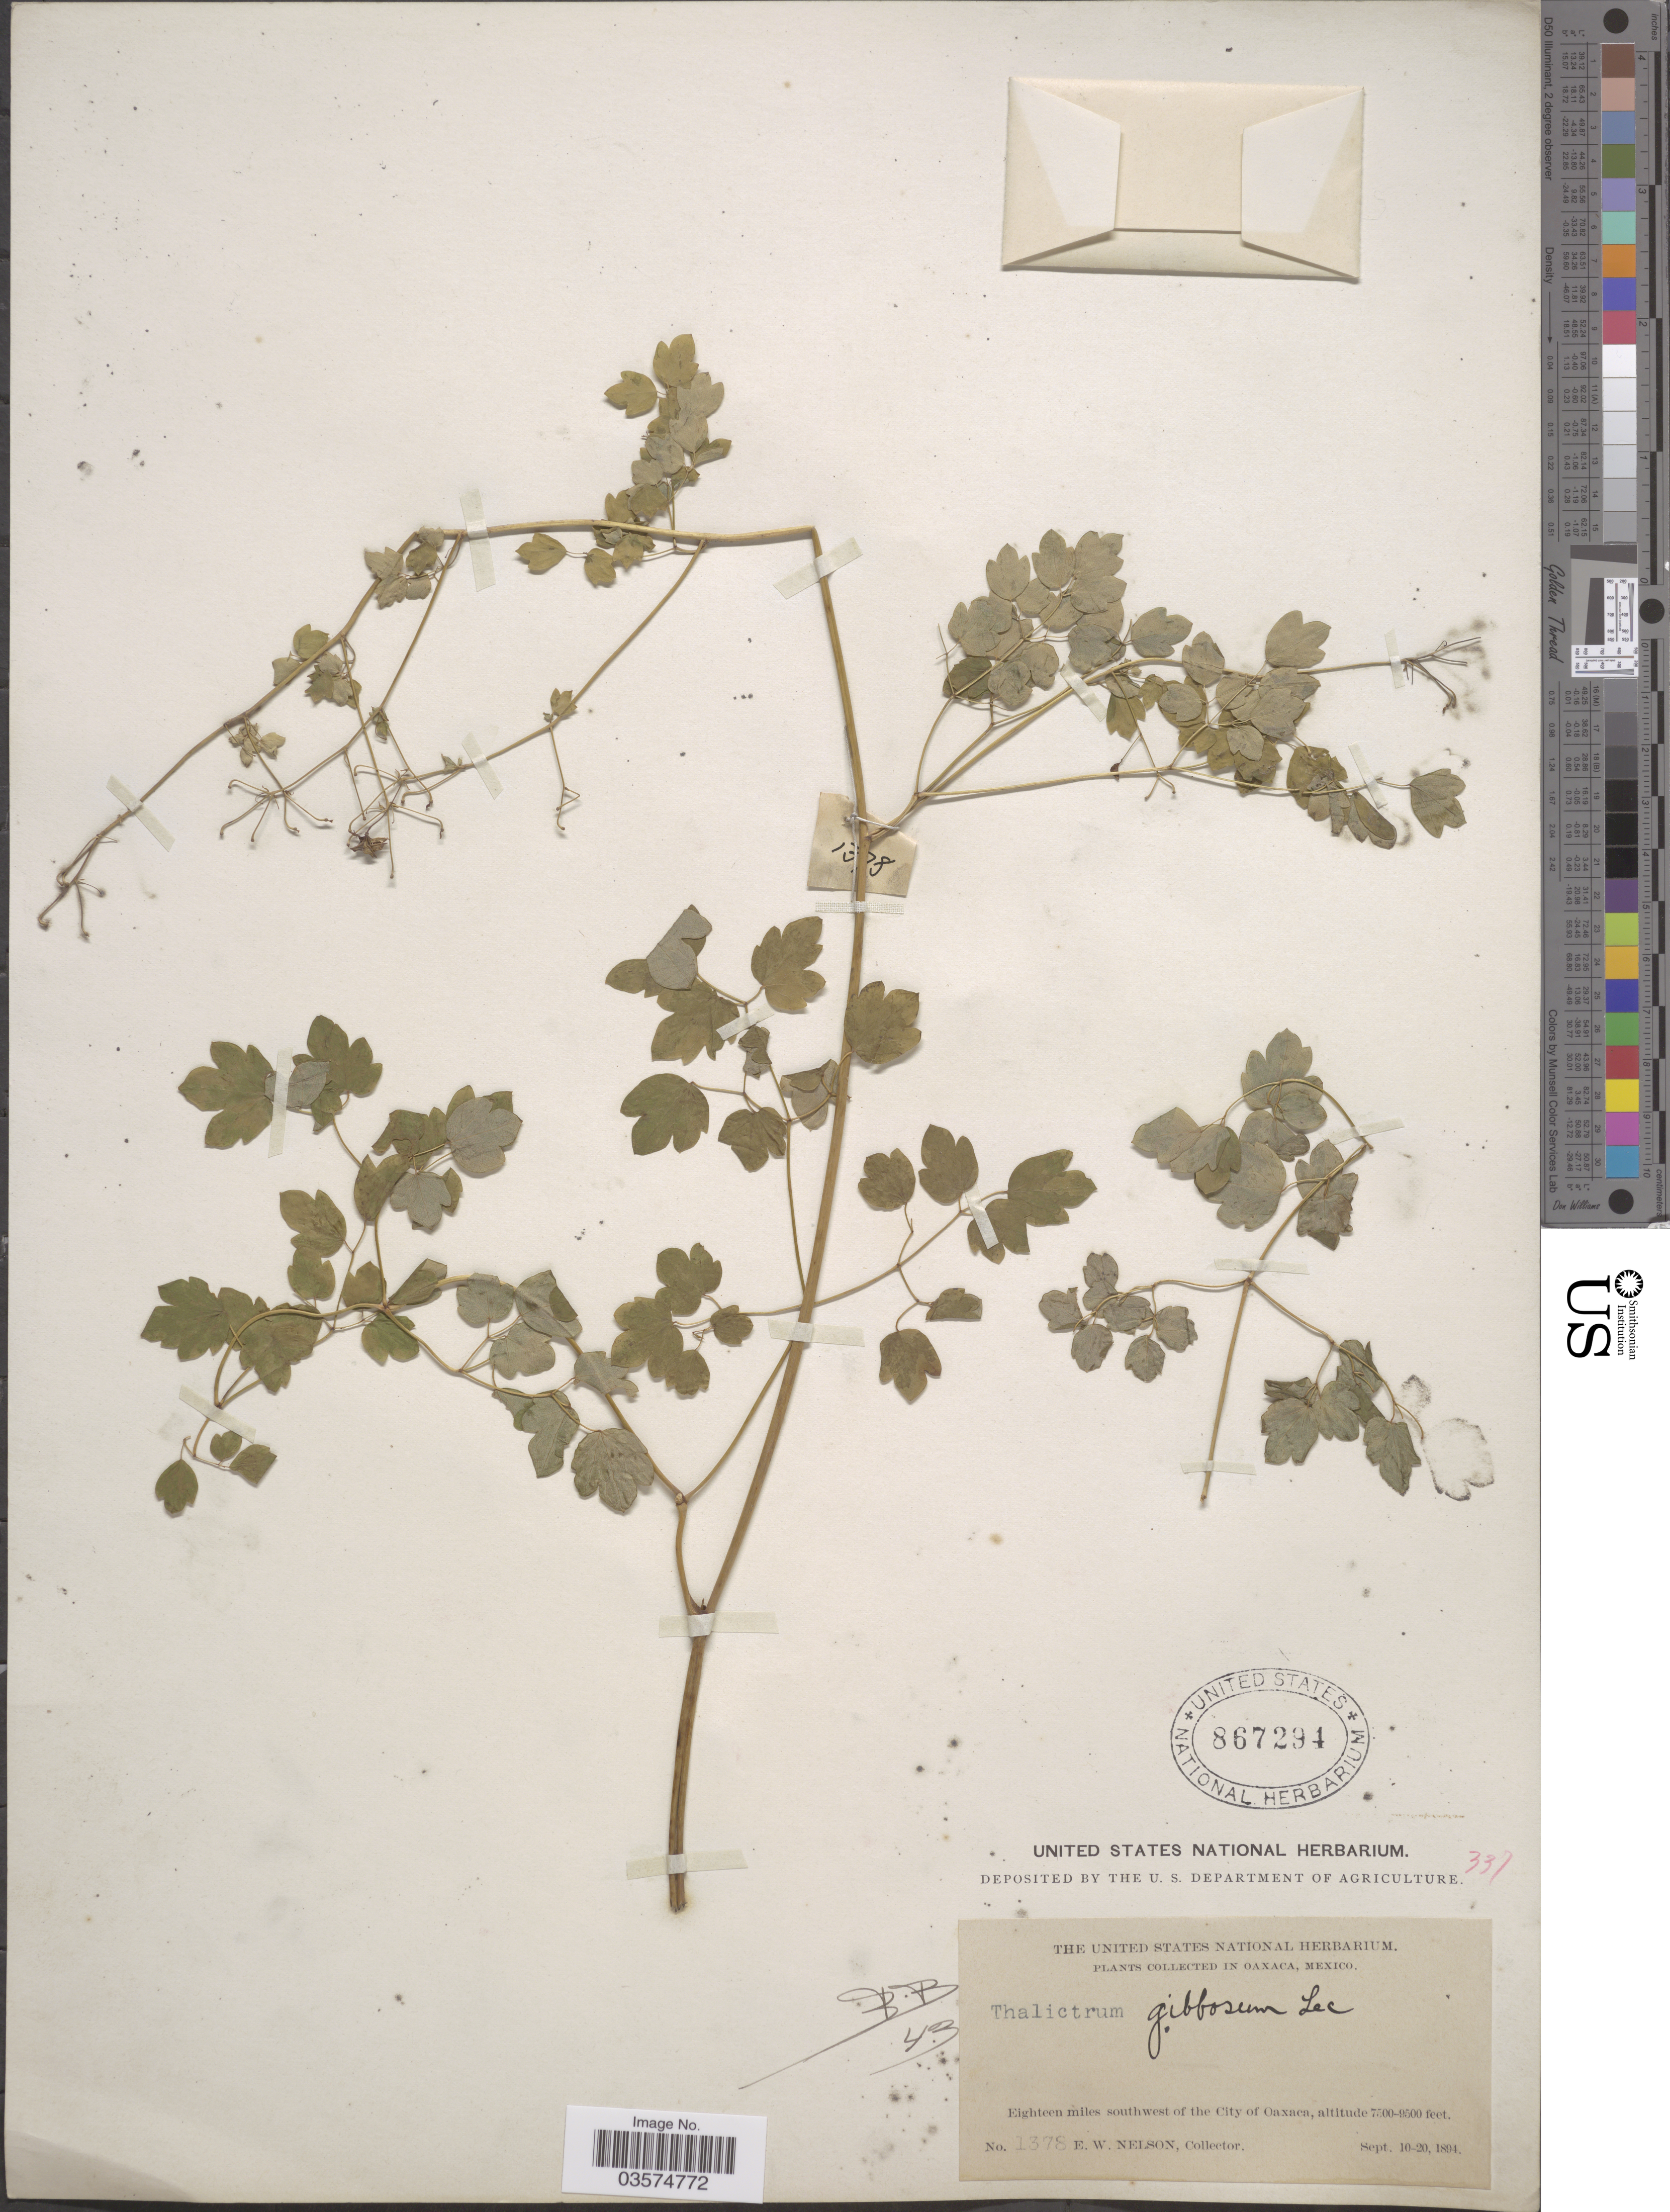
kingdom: Plantae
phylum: Tracheophyta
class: Magnoliopsida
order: Ranunculales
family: Ranunculaceae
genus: Thalictrum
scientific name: Thalictrum gibbosum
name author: Lec.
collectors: E. W. Nelson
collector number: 1378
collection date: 1894-09-10/1894-10-20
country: Mexico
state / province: Oaxaca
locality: Eighteen miles southwest of the City of Oaxaca.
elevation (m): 2286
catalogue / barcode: US 867294